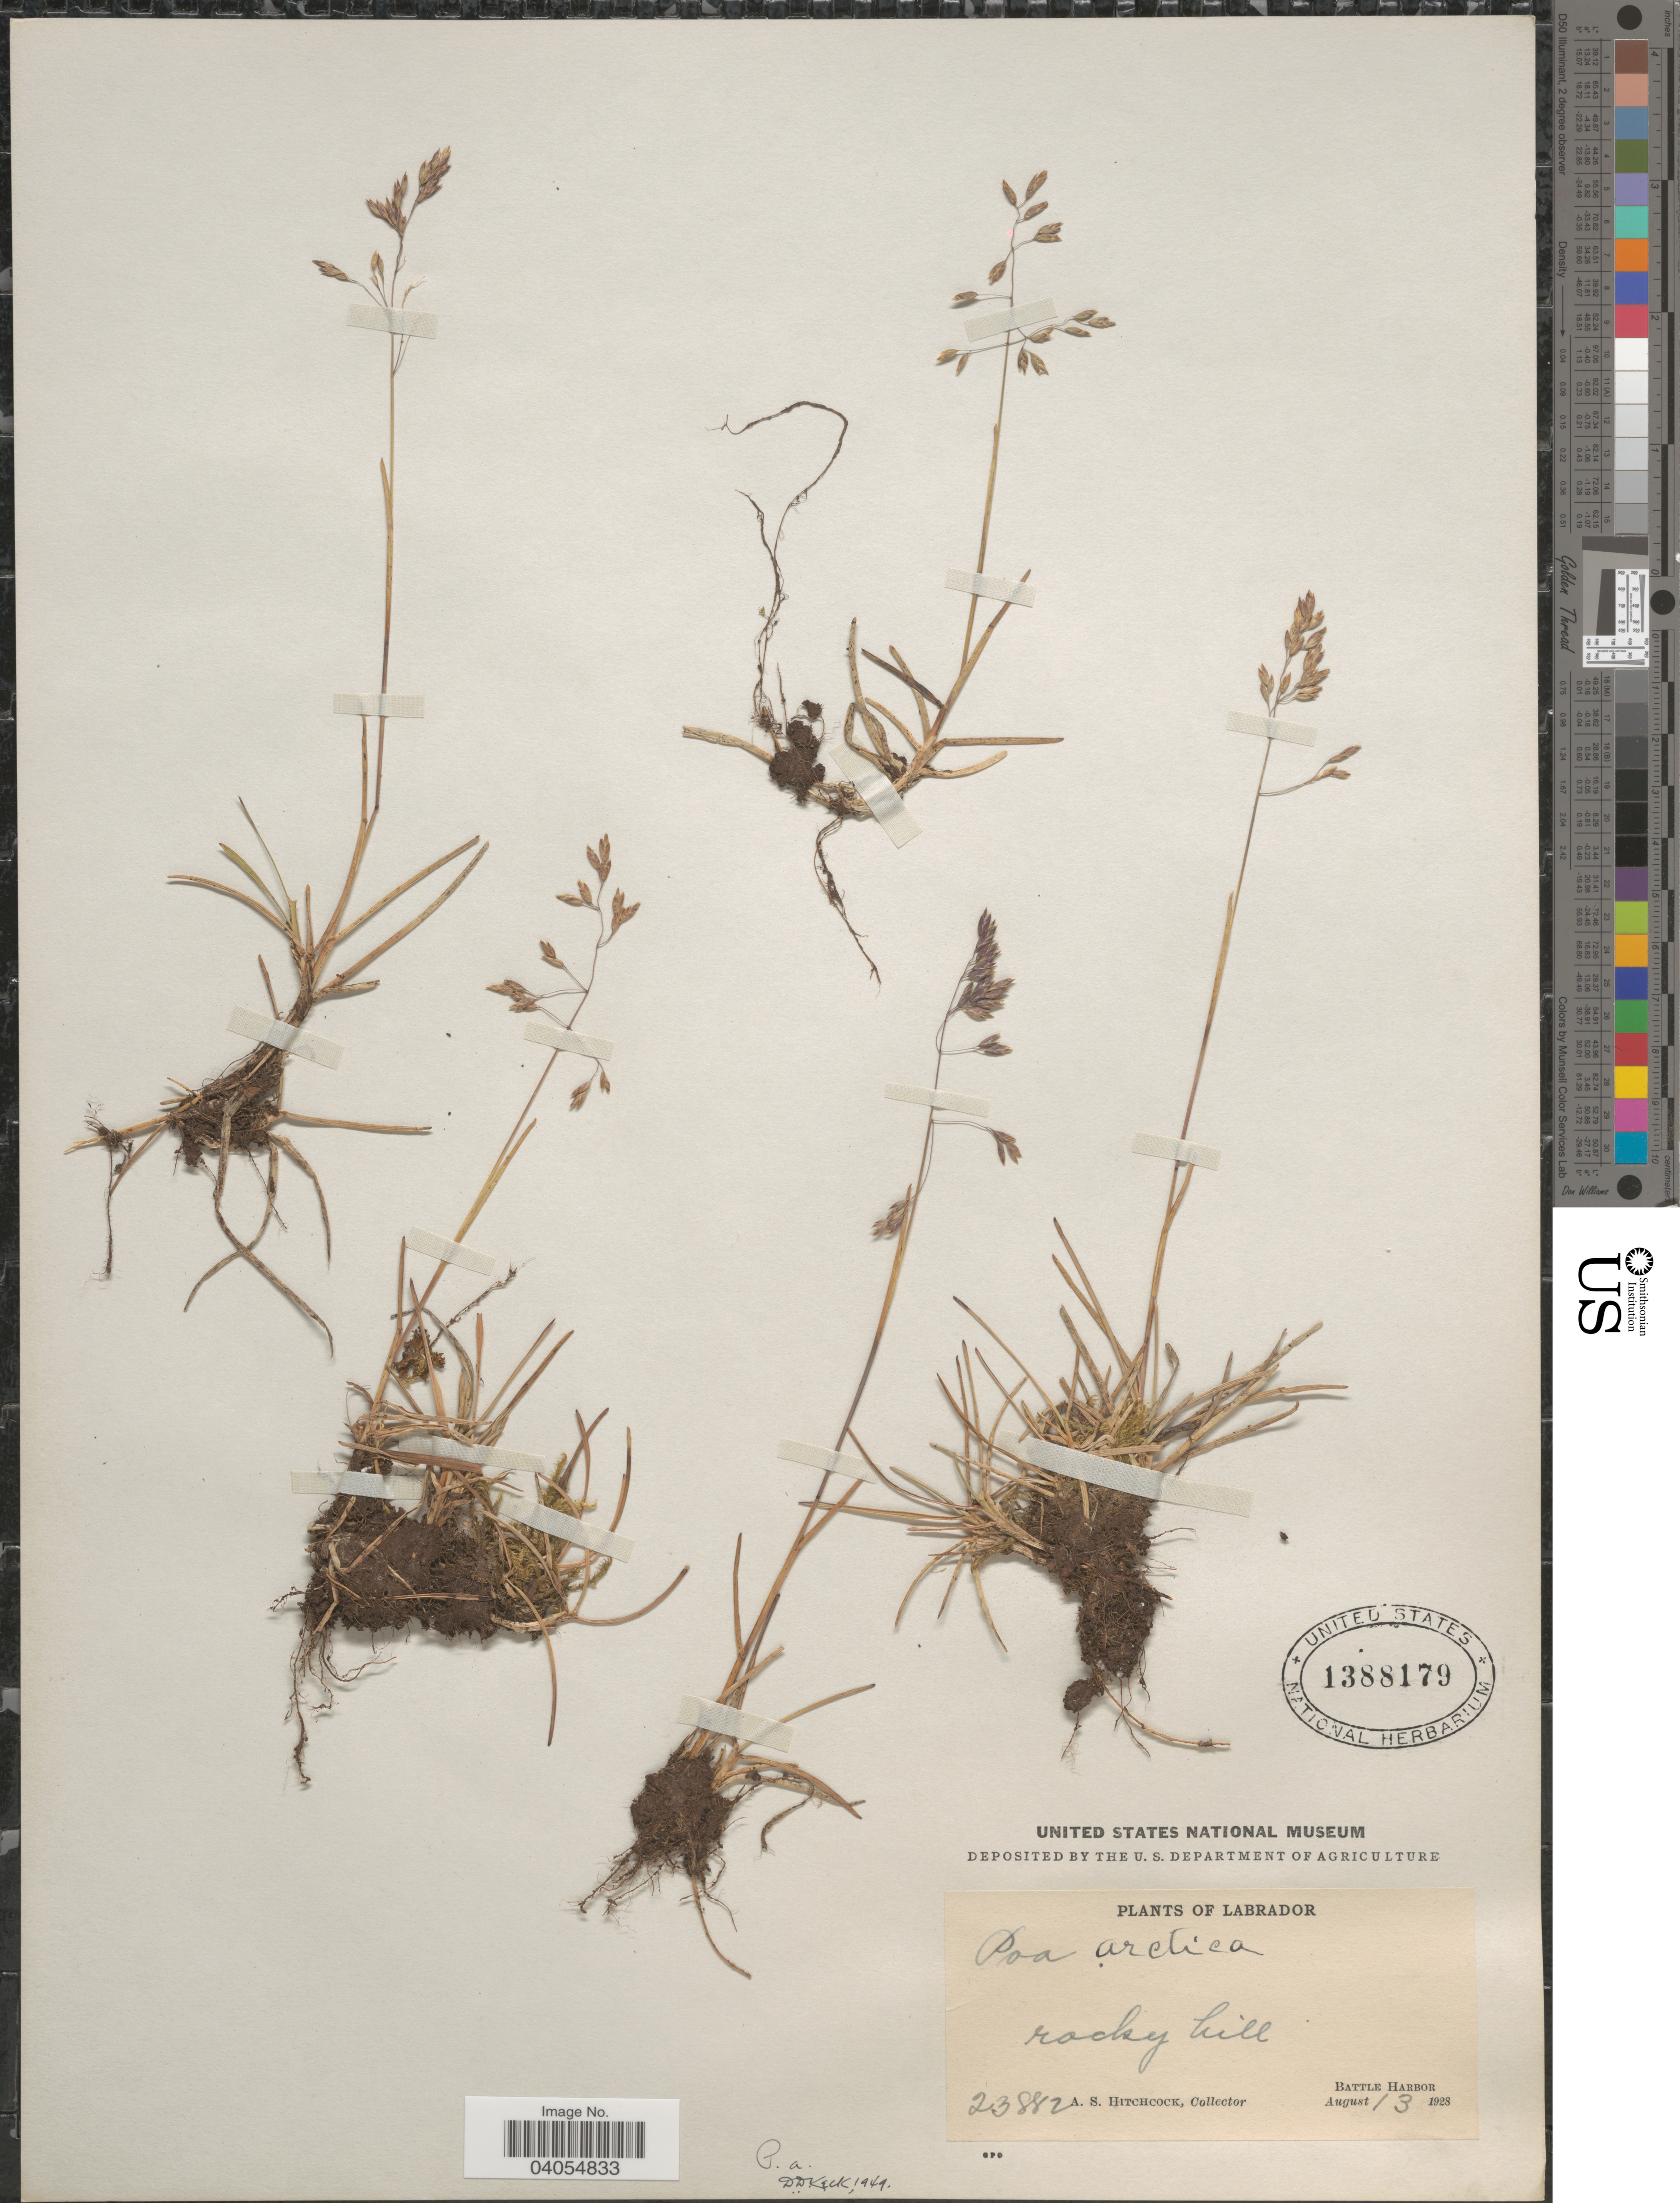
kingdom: Plantae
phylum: Tracheophyta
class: Liliopsida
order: Poales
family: Poaceae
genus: Poa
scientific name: Poa arctica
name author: R. Br.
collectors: A. S. Hitchcock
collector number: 23882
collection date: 1928-08-13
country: Canada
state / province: Newfoundland and Labrador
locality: Labrador. Battle Harbor.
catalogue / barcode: US 1388179